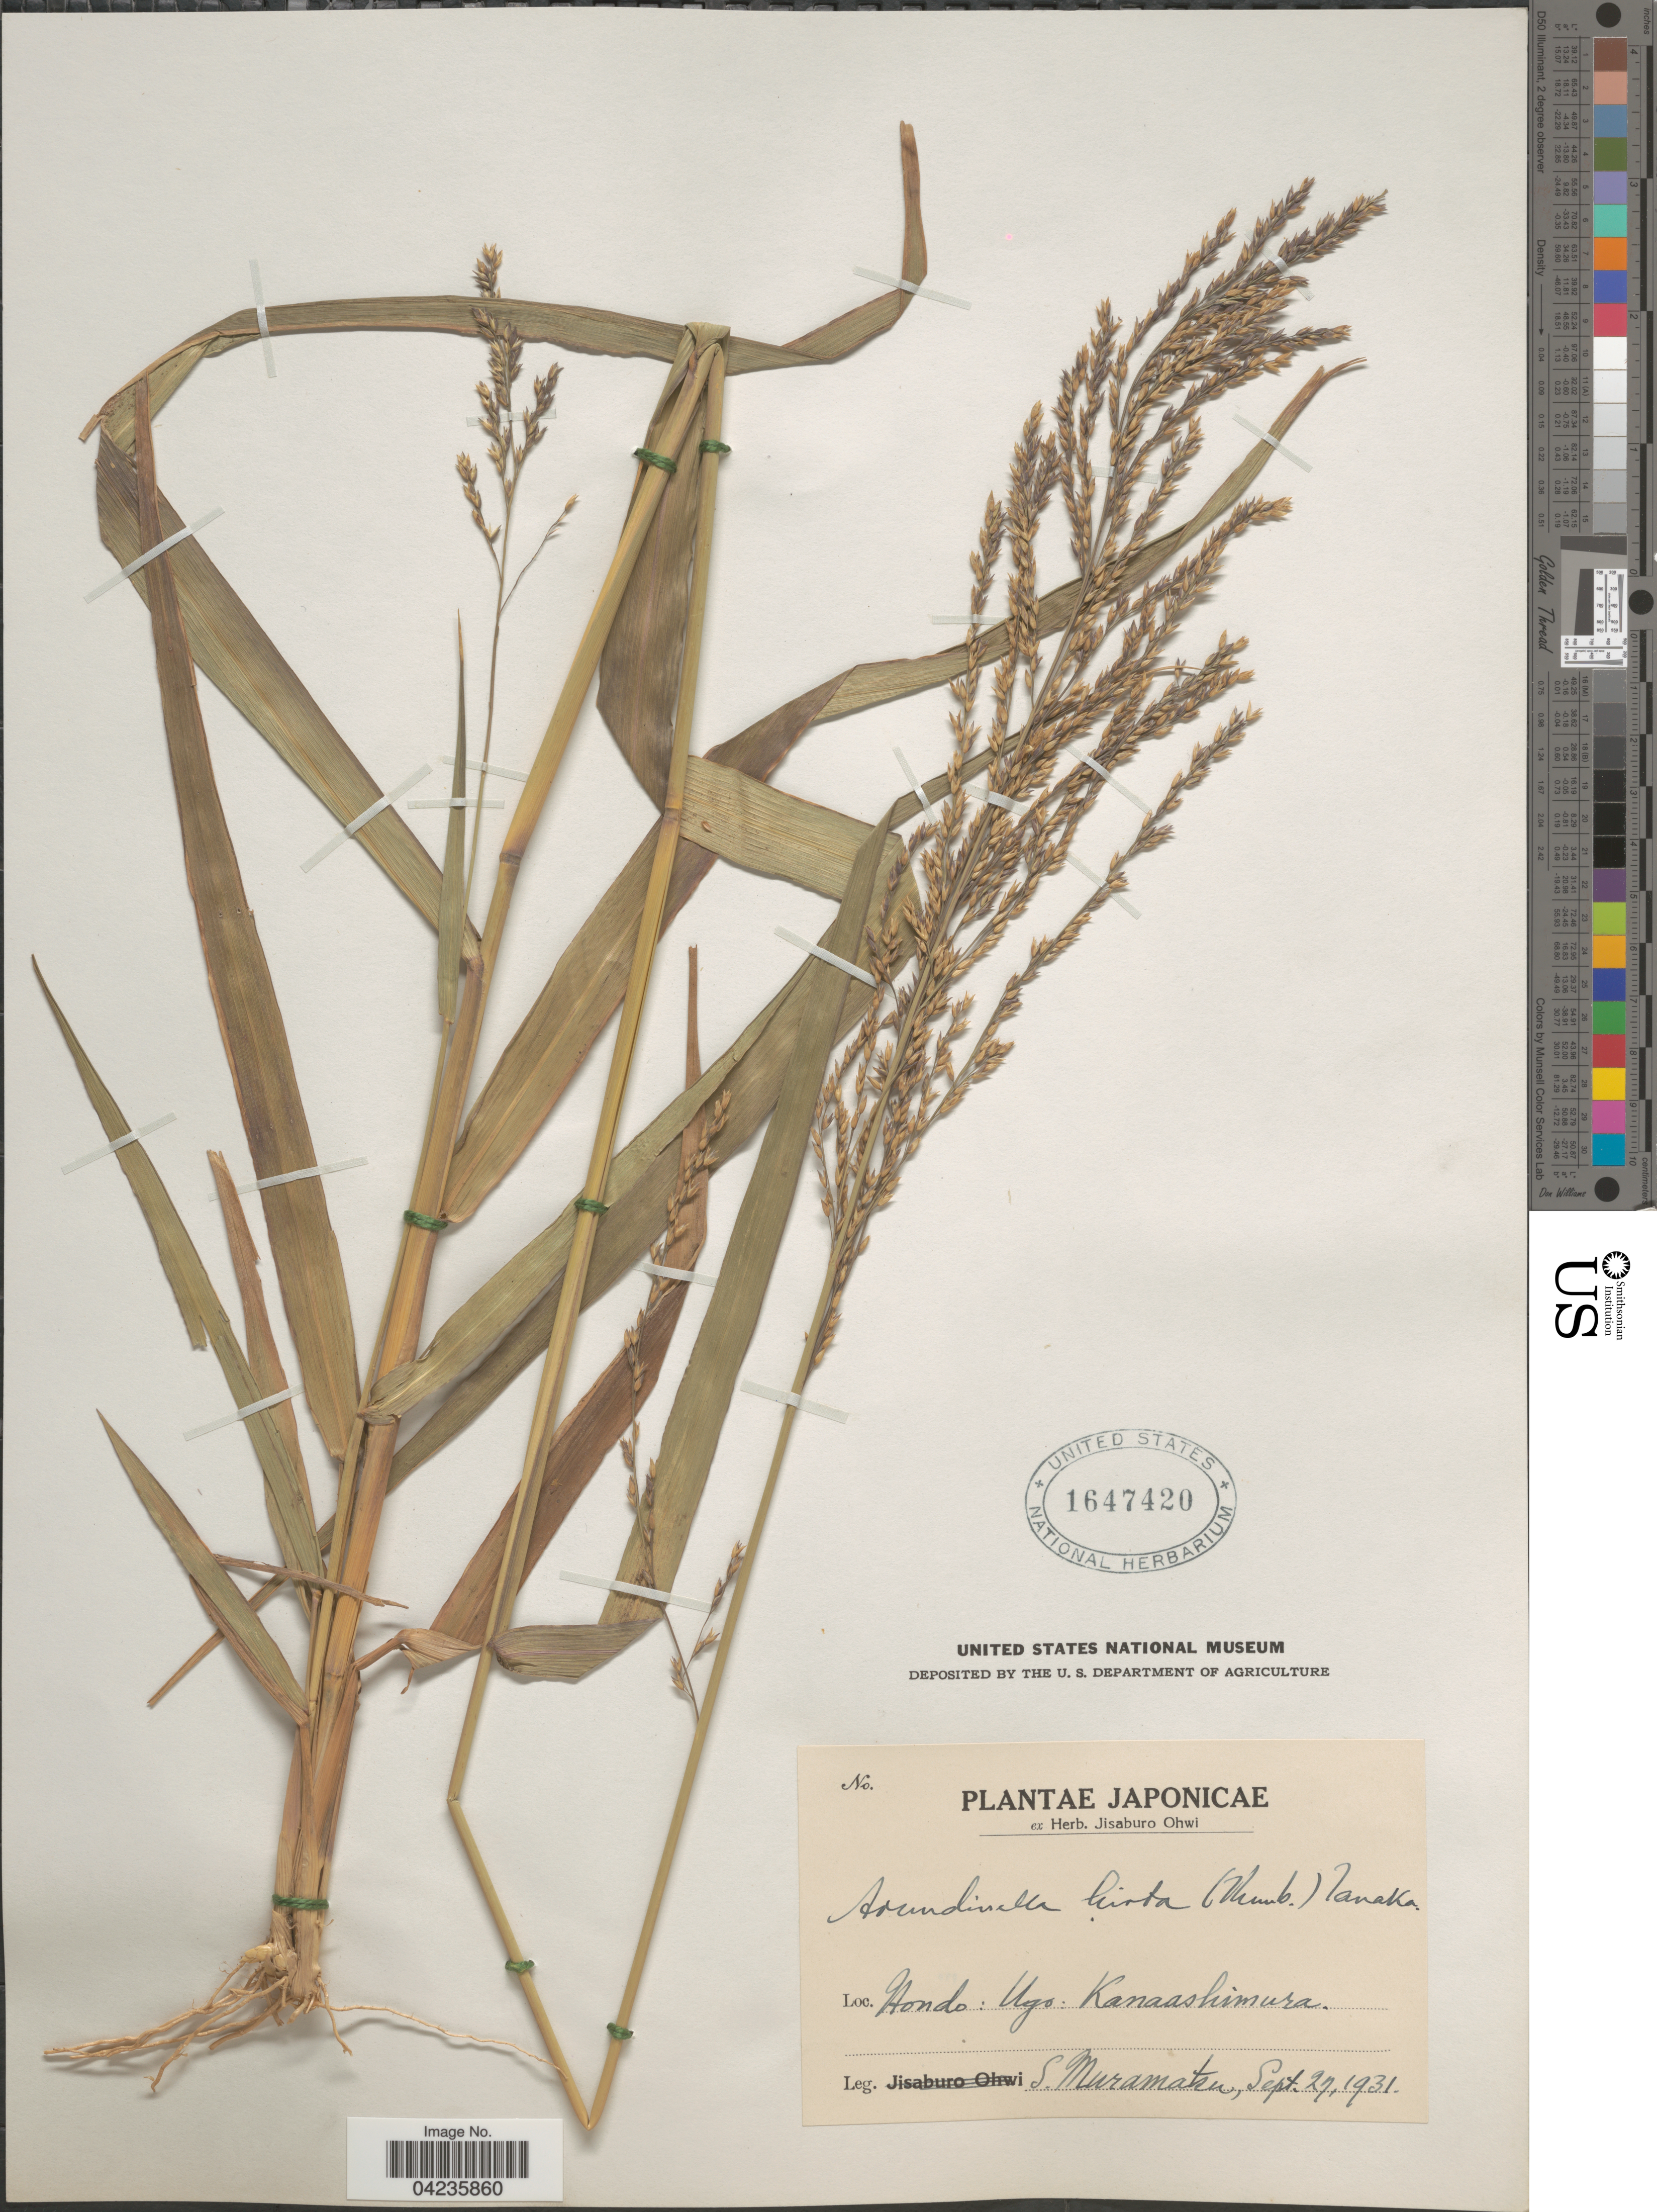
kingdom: Plantae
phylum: Tracheophyta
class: Liliopsida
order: Poales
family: Poaceae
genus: Arundinella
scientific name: Arundinella hirta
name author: (Thunb.) Tanaka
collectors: S. Muramatsu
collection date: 1931-09-27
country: Japan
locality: Japonicae. Hondo : Ugo: Kanaashimura.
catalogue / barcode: US 1647420